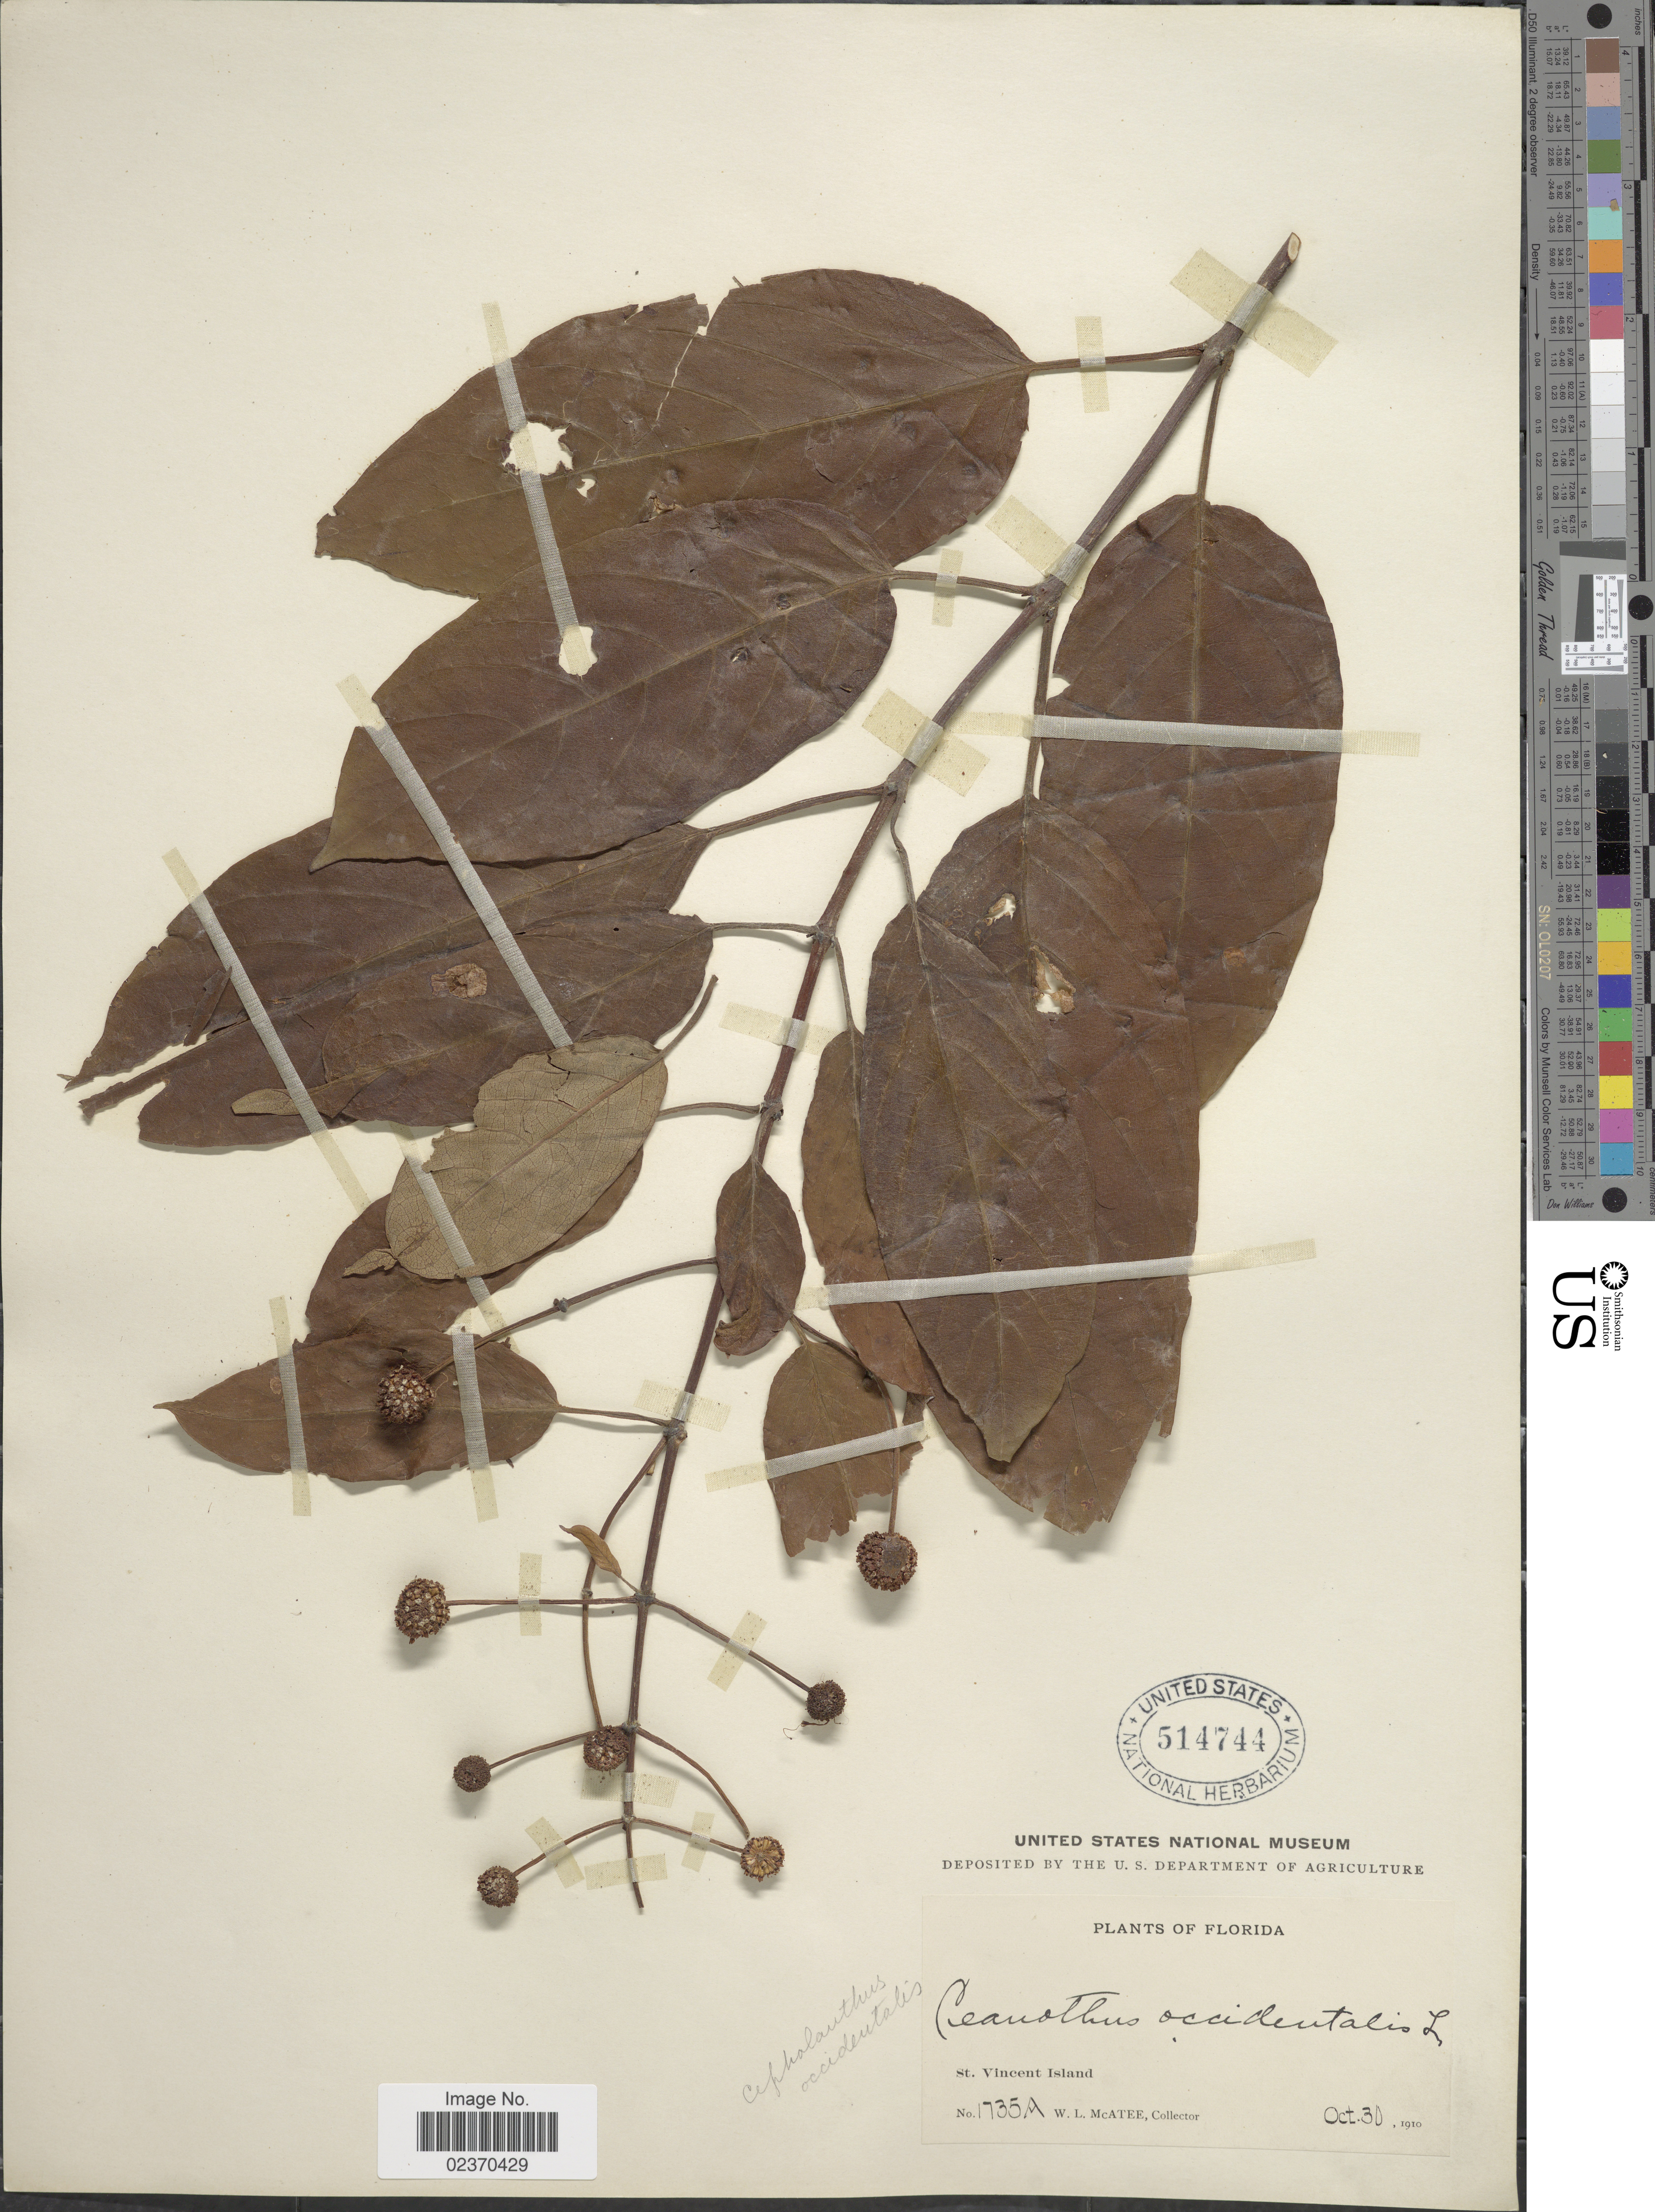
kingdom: Plantae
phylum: Tracheophyta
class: Magnoliopsida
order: Gentianales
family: Rubiaceae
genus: Cephalanthus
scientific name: Cephalanthus occidentalis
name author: L.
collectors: W. McAtee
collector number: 1735A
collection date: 1910-10-30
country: United States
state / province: Florida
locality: St. Vincent Island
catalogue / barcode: US 514744